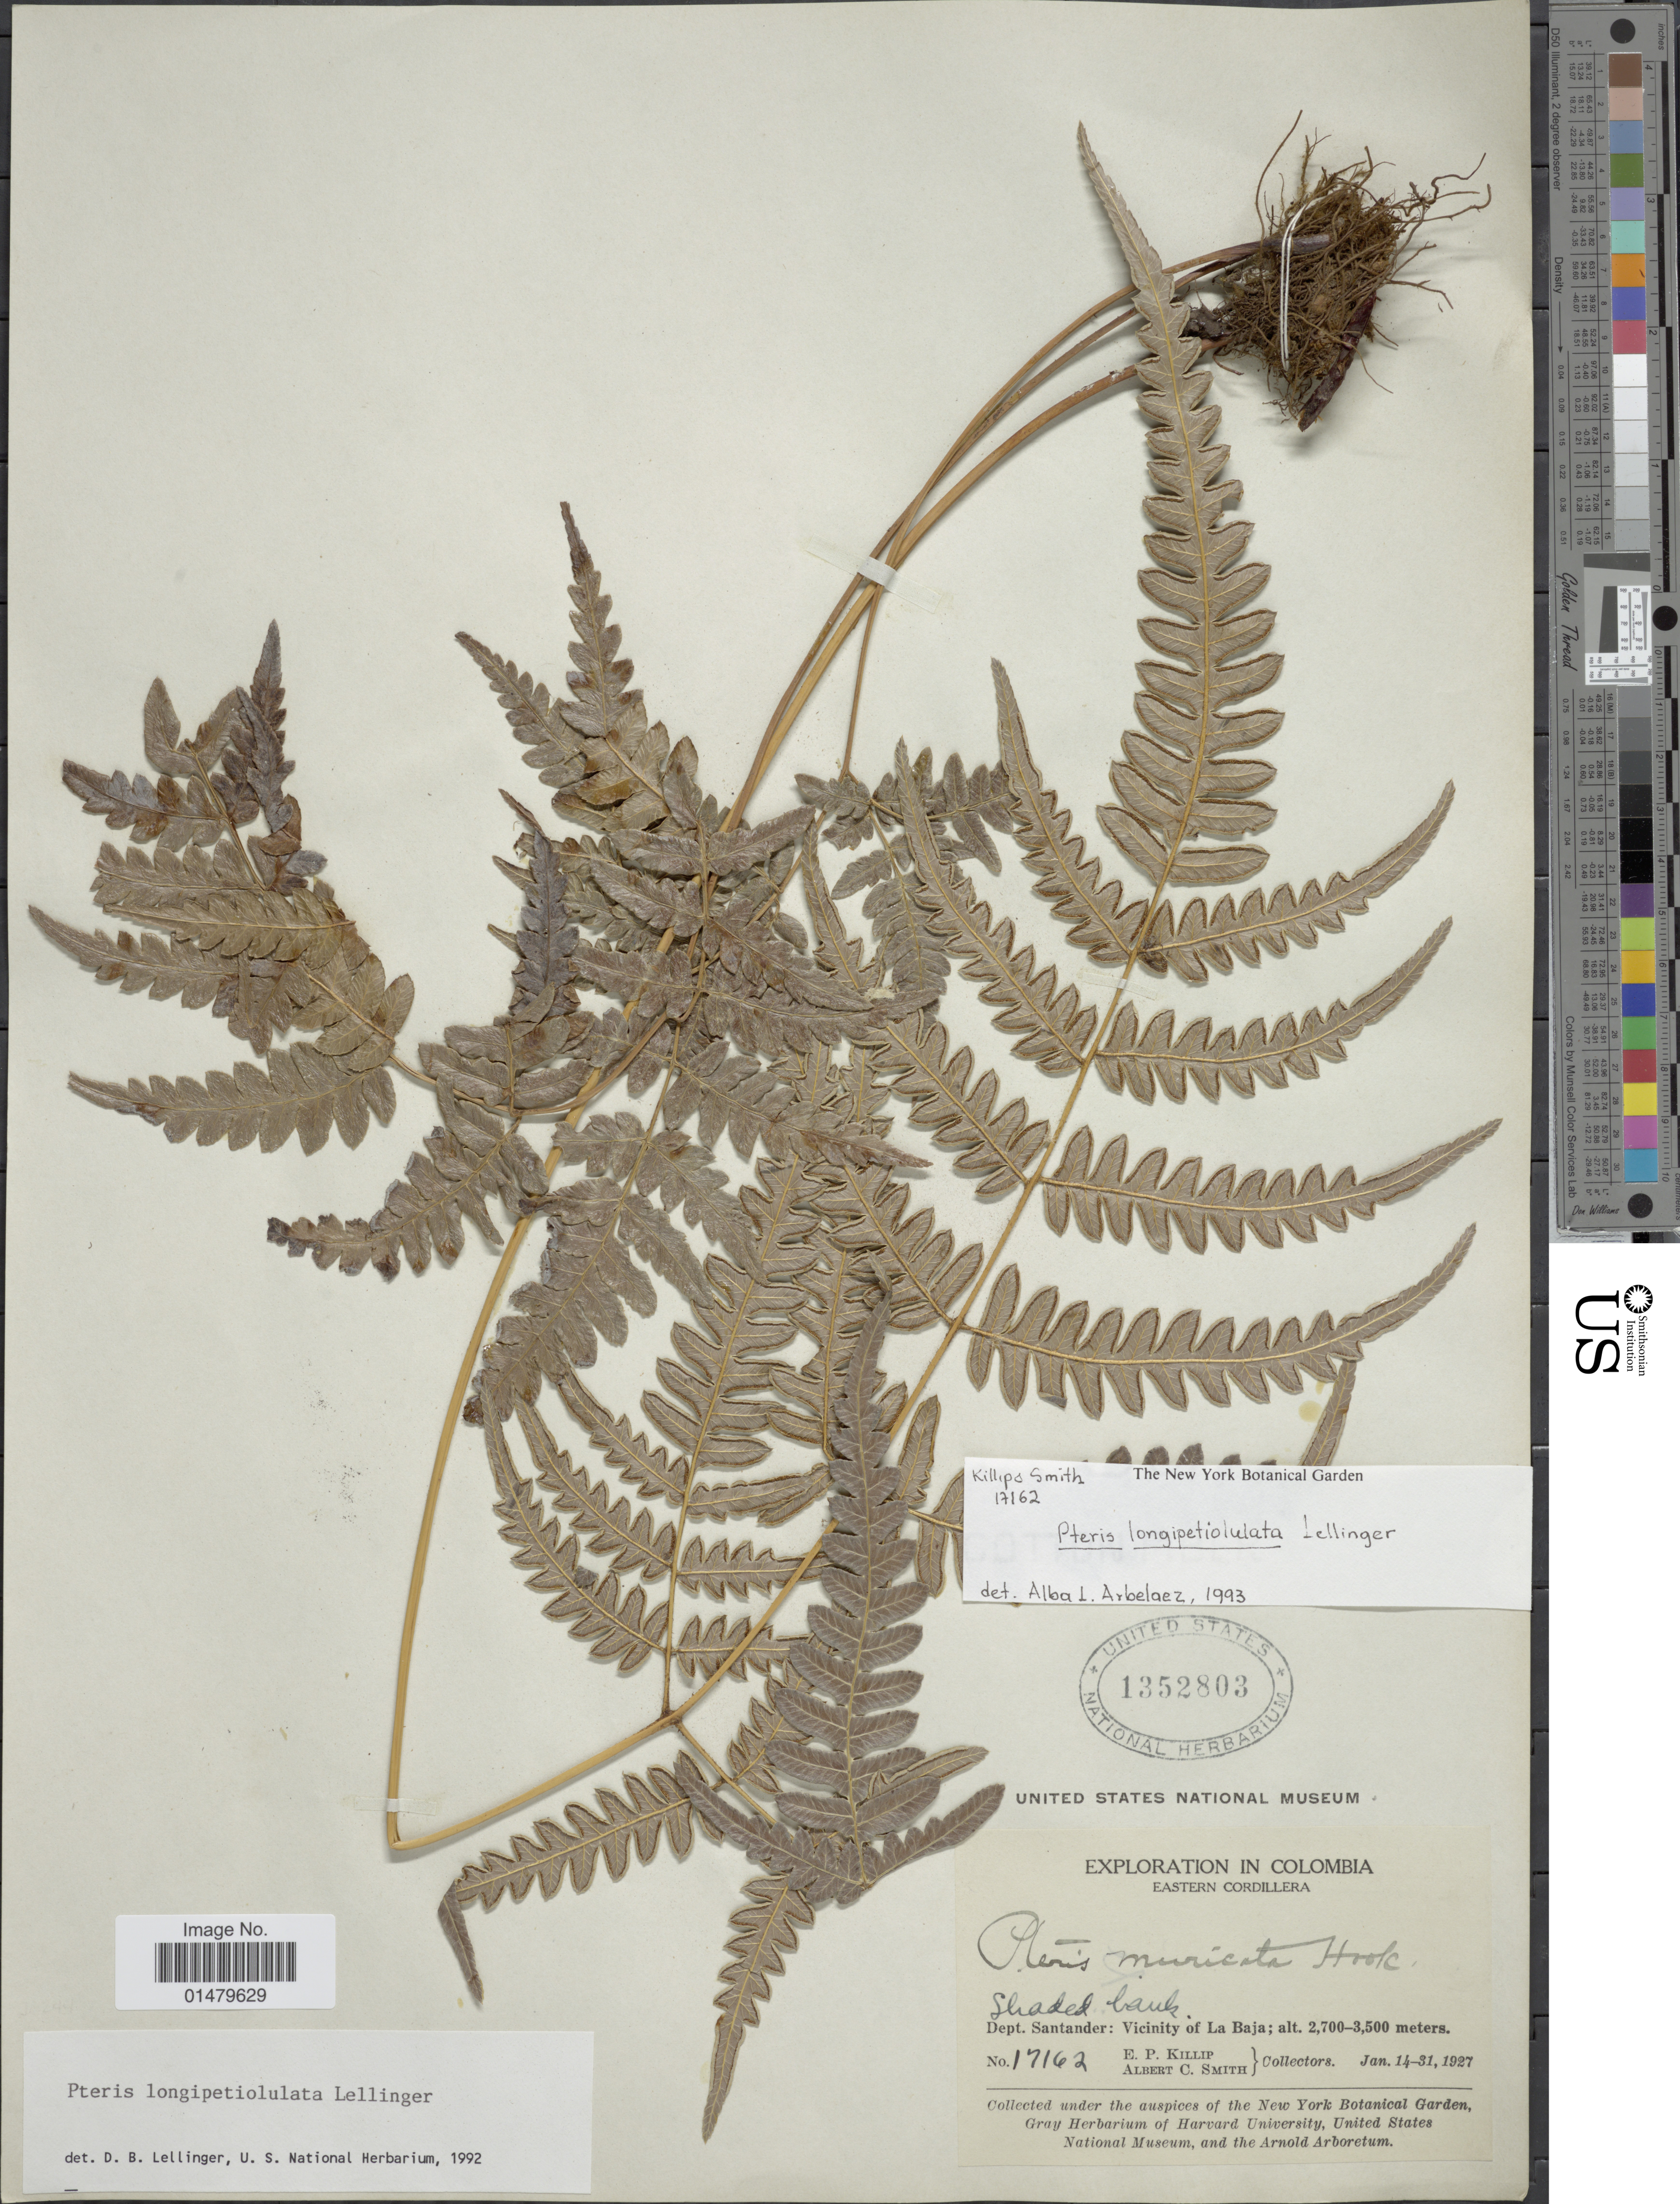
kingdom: Plantae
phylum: Tracheophyta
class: Polypodiopsida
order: Polypodiales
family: Pteridaceae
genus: Pteris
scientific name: Pteris longipetiololata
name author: Lellinger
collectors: E. P. Killip & A. C. Smith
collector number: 17162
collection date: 1927-01-14/1927-01-31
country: Colombia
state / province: Santander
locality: Dept. Santander: vicinity of La Baja.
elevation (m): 2700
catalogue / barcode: US 1352803